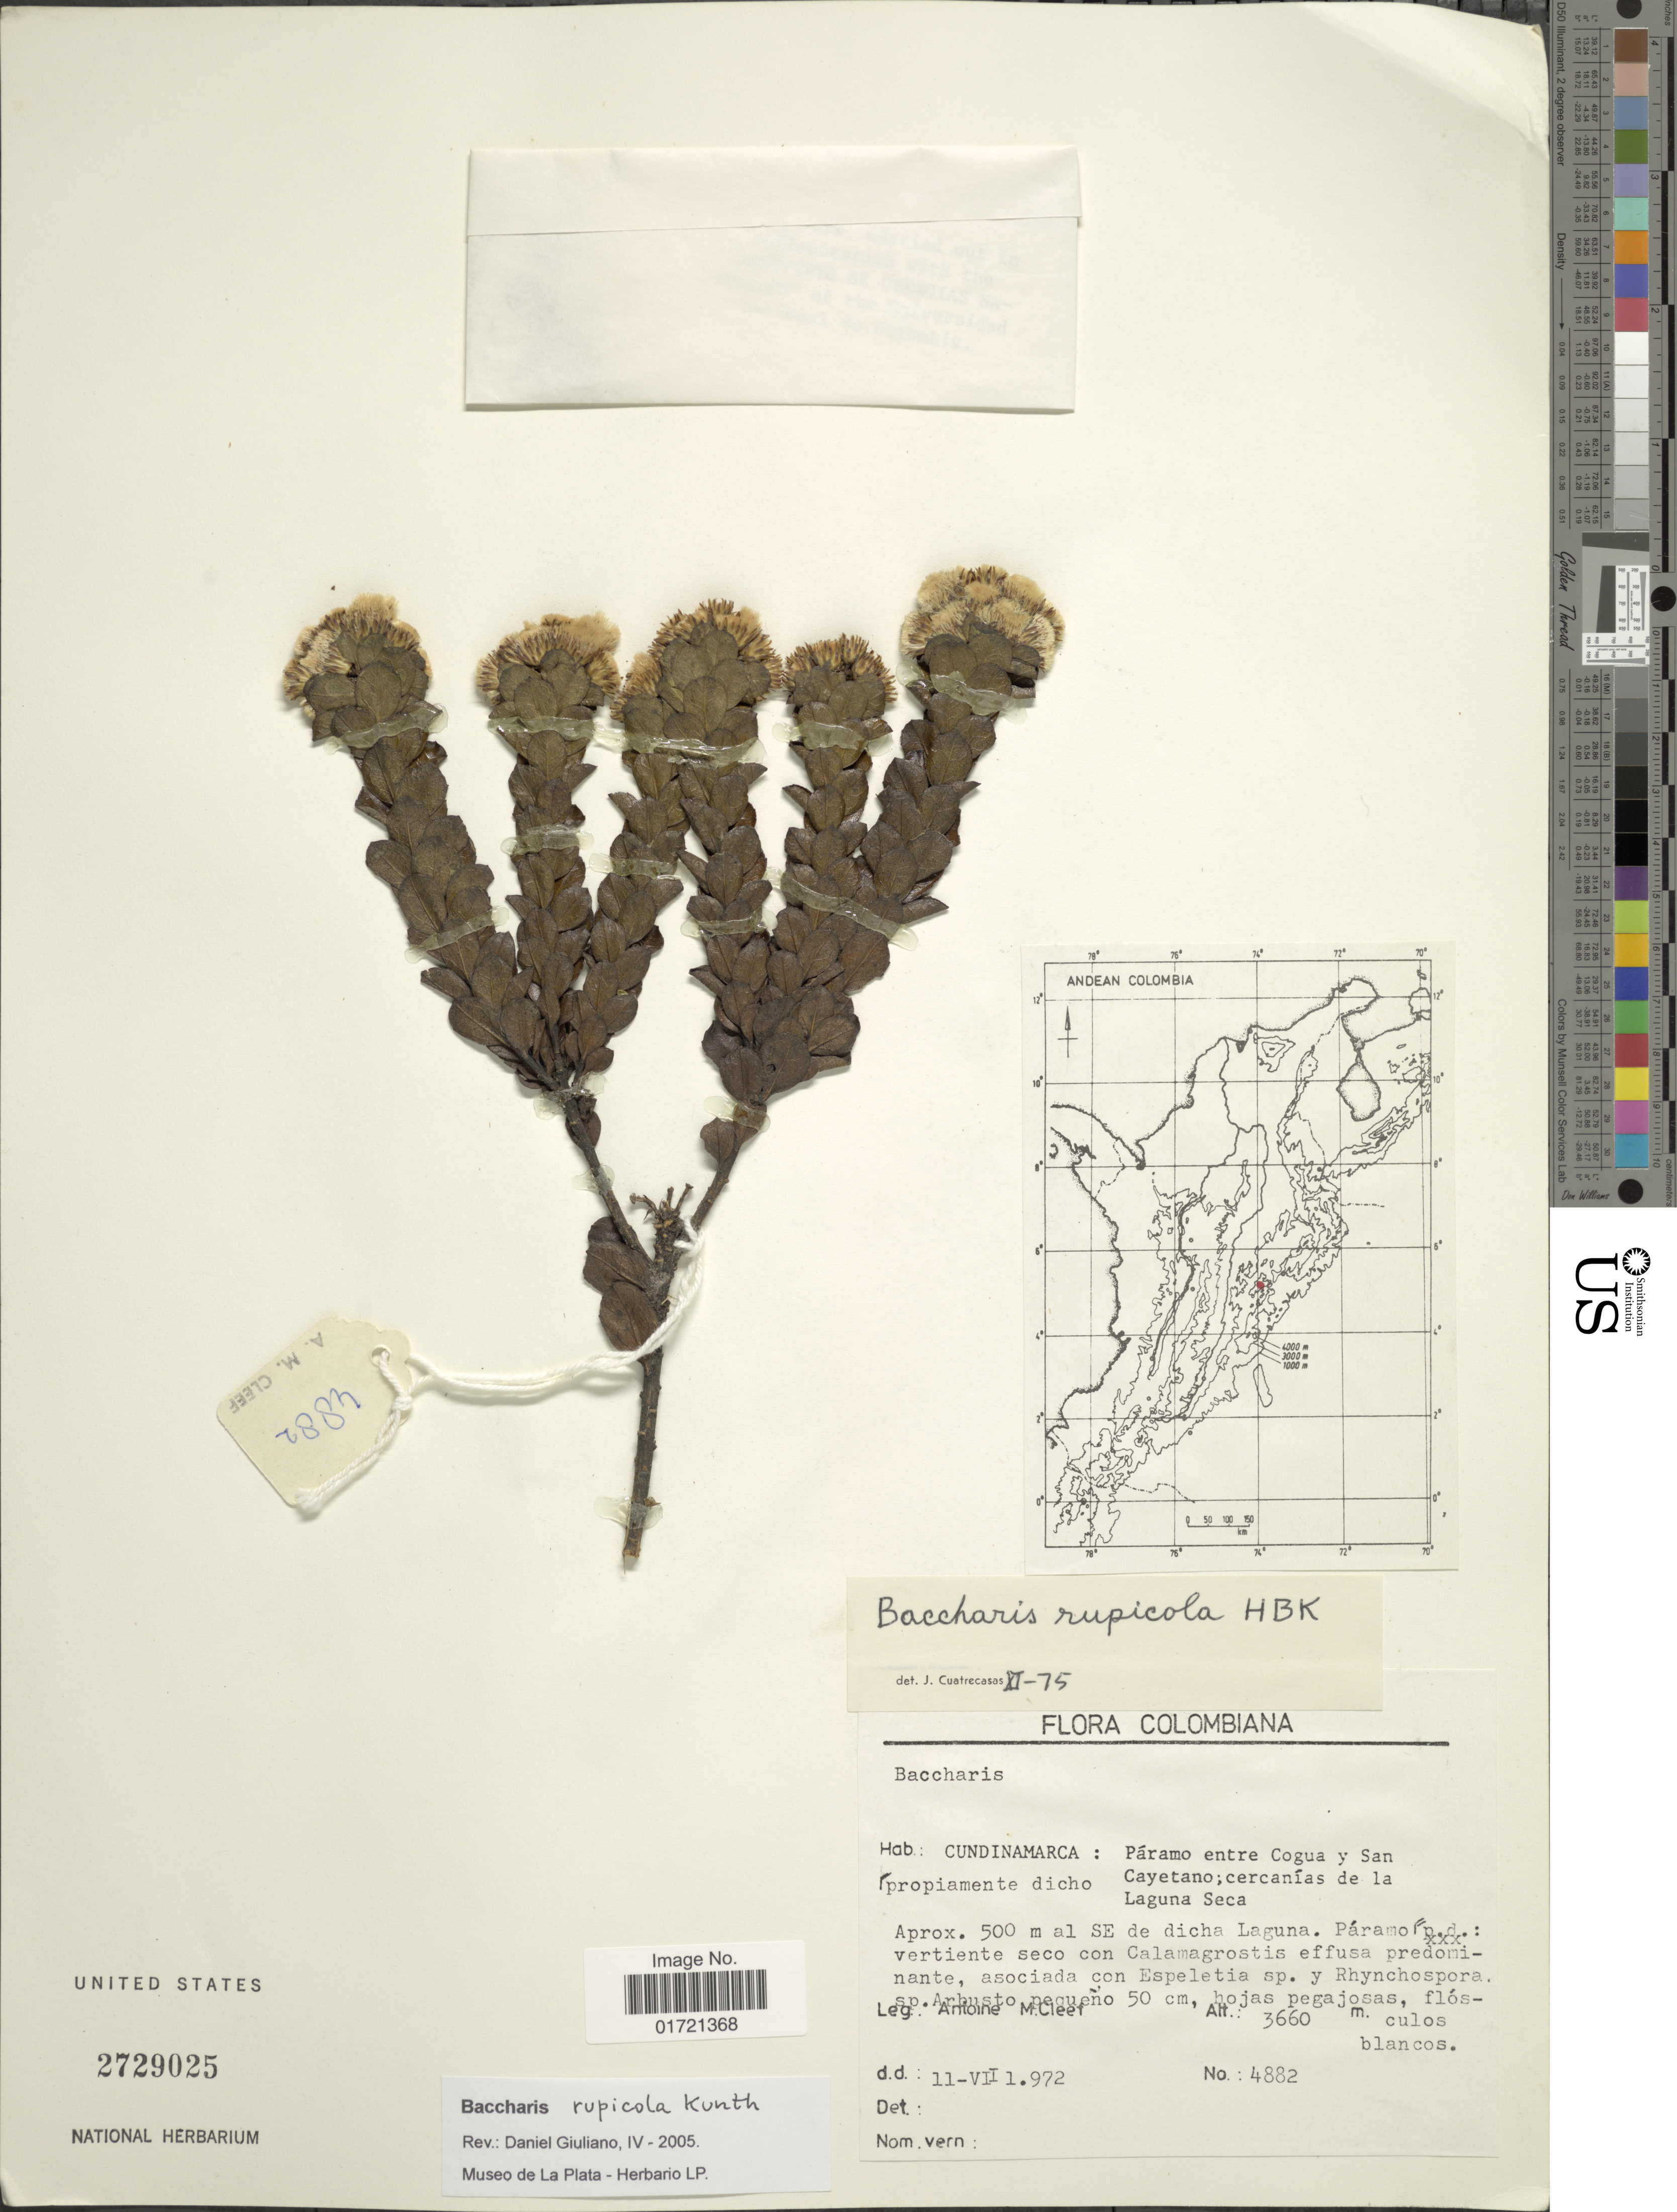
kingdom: Plantae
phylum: Tracheophyta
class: Magnoliopsida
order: Asterales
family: Asteraceae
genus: Baccharis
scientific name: Baccharis rupicola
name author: Kunth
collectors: A. M. Cleef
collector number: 4882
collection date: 1972-07-11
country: Colombia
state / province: Cundinamarca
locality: Cundinamarca: Páramo entre Cogua y San Cayetano; cercanías de la Laguna Seca. Aprox. 500 m al SE de dicha Laguna.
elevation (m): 3660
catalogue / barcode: US 2729025